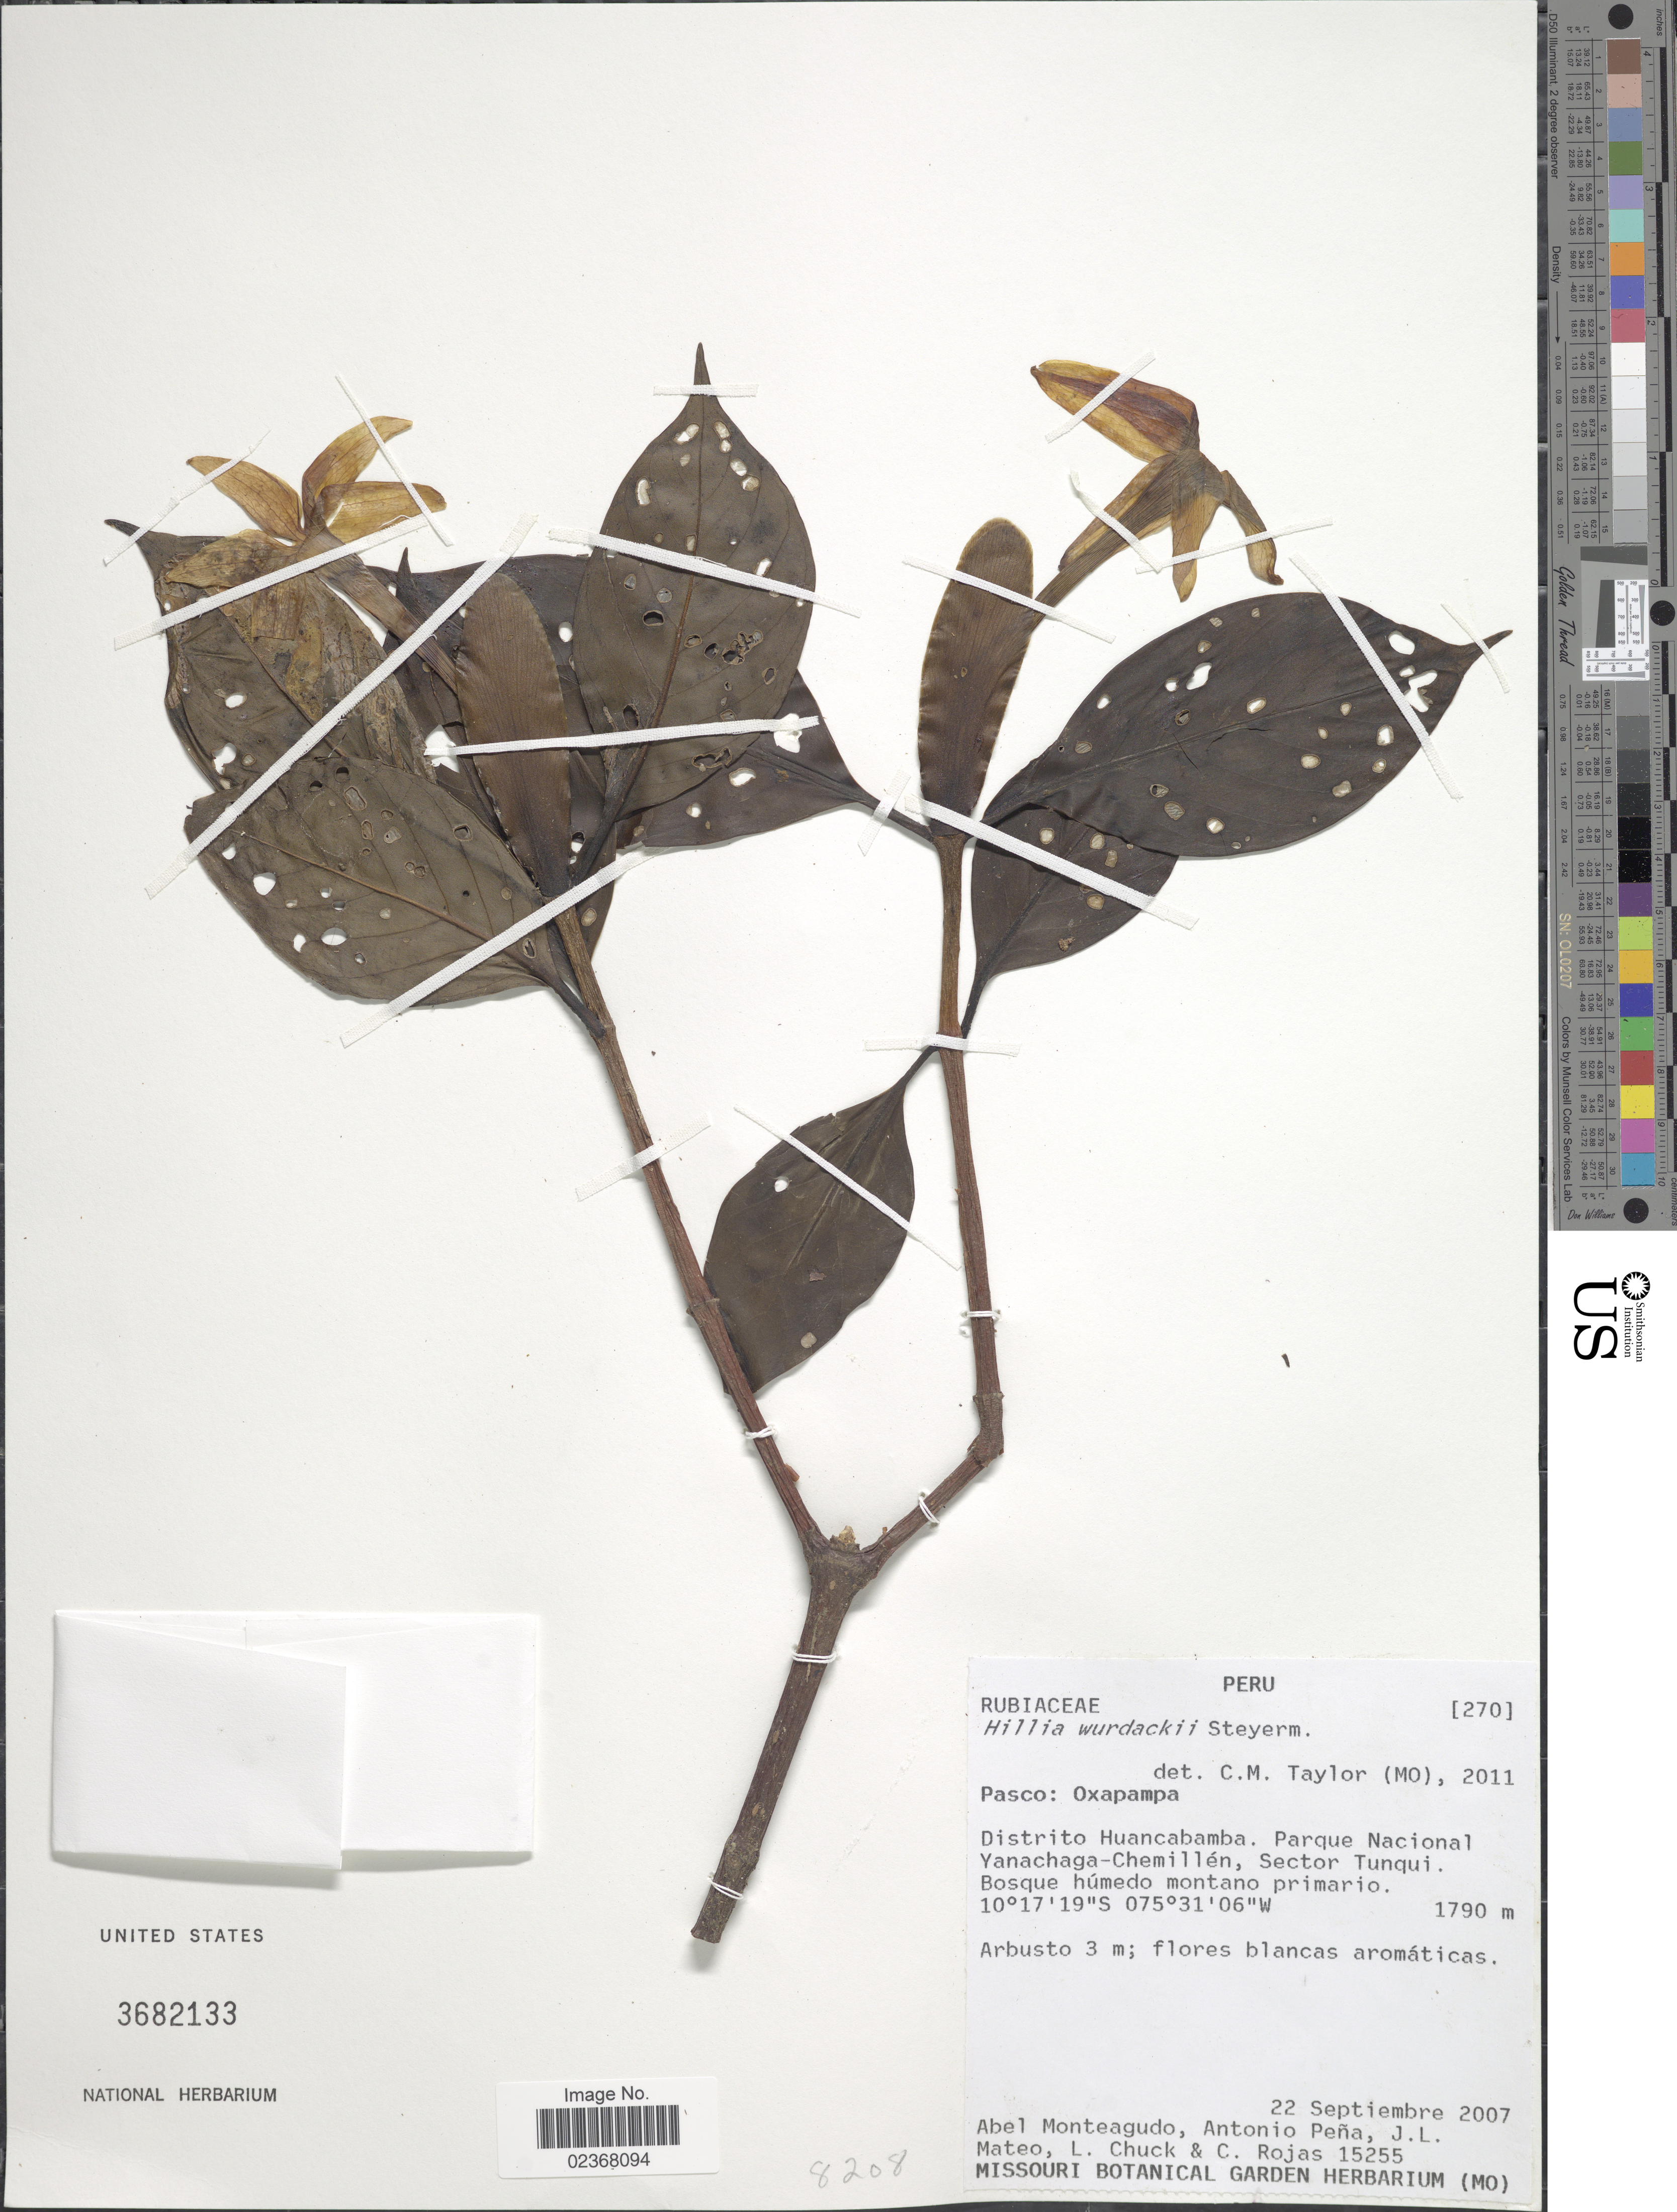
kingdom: Plantae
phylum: Tracheophyta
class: Magnoliopsida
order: Gentianales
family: Rubiaceae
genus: Hillia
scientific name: Hillia wurdackii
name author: Steyerm.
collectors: A. Monteagudo, A. Peña, J. Mateo, L. Chuck & C. Rojas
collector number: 15255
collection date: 2007-09-22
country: Peru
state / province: Pasco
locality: Pasco: Oxapampa, Distrito Huancabamba, Parque Nacional Yanachaga-Chemillen, Sector Tunqui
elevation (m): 1790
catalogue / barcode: US 3682133